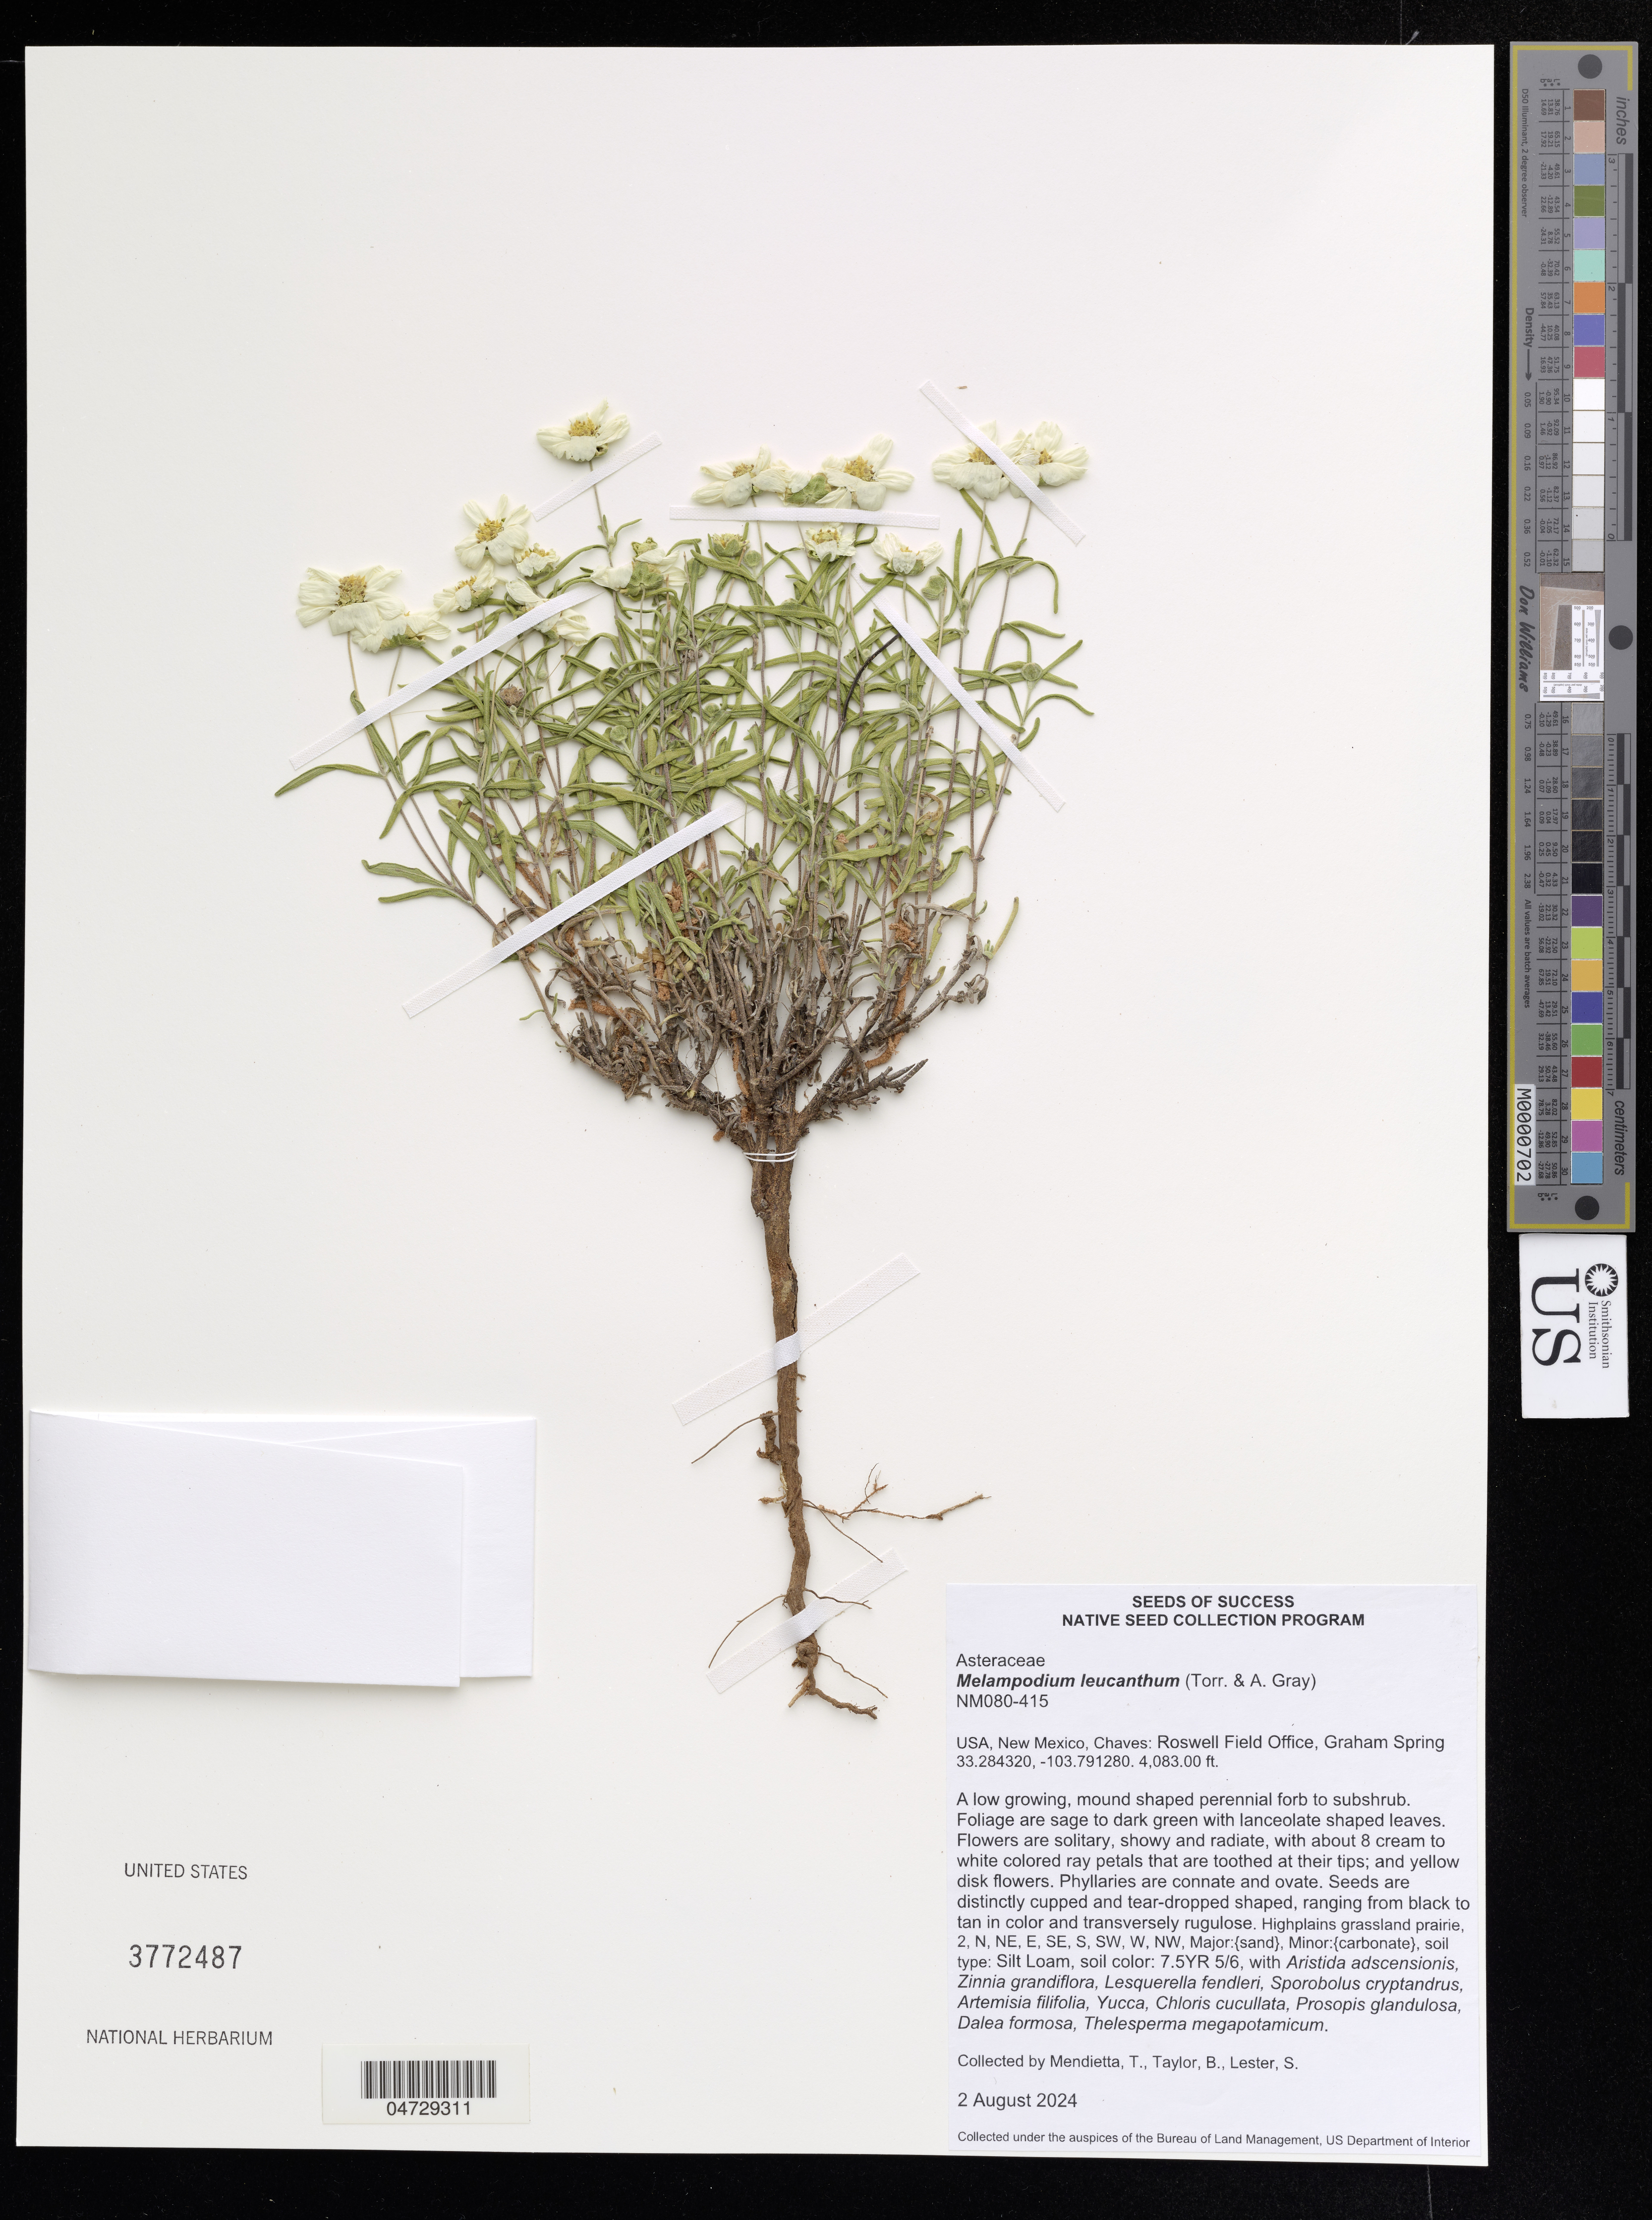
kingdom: Plantae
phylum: Tracheophyta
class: Magnoliopsida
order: Asterales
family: Asteraceae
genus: Melampodium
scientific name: Melampodium leucanthum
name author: Torr. & A. Gray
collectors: T. Mendietta, B. Taylor & S. Lester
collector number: NM080-415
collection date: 2024-08-02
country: United States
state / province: New Mexico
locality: Chaves: Roswell Field Office, Graham Spring.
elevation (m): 1244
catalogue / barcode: US 3772487